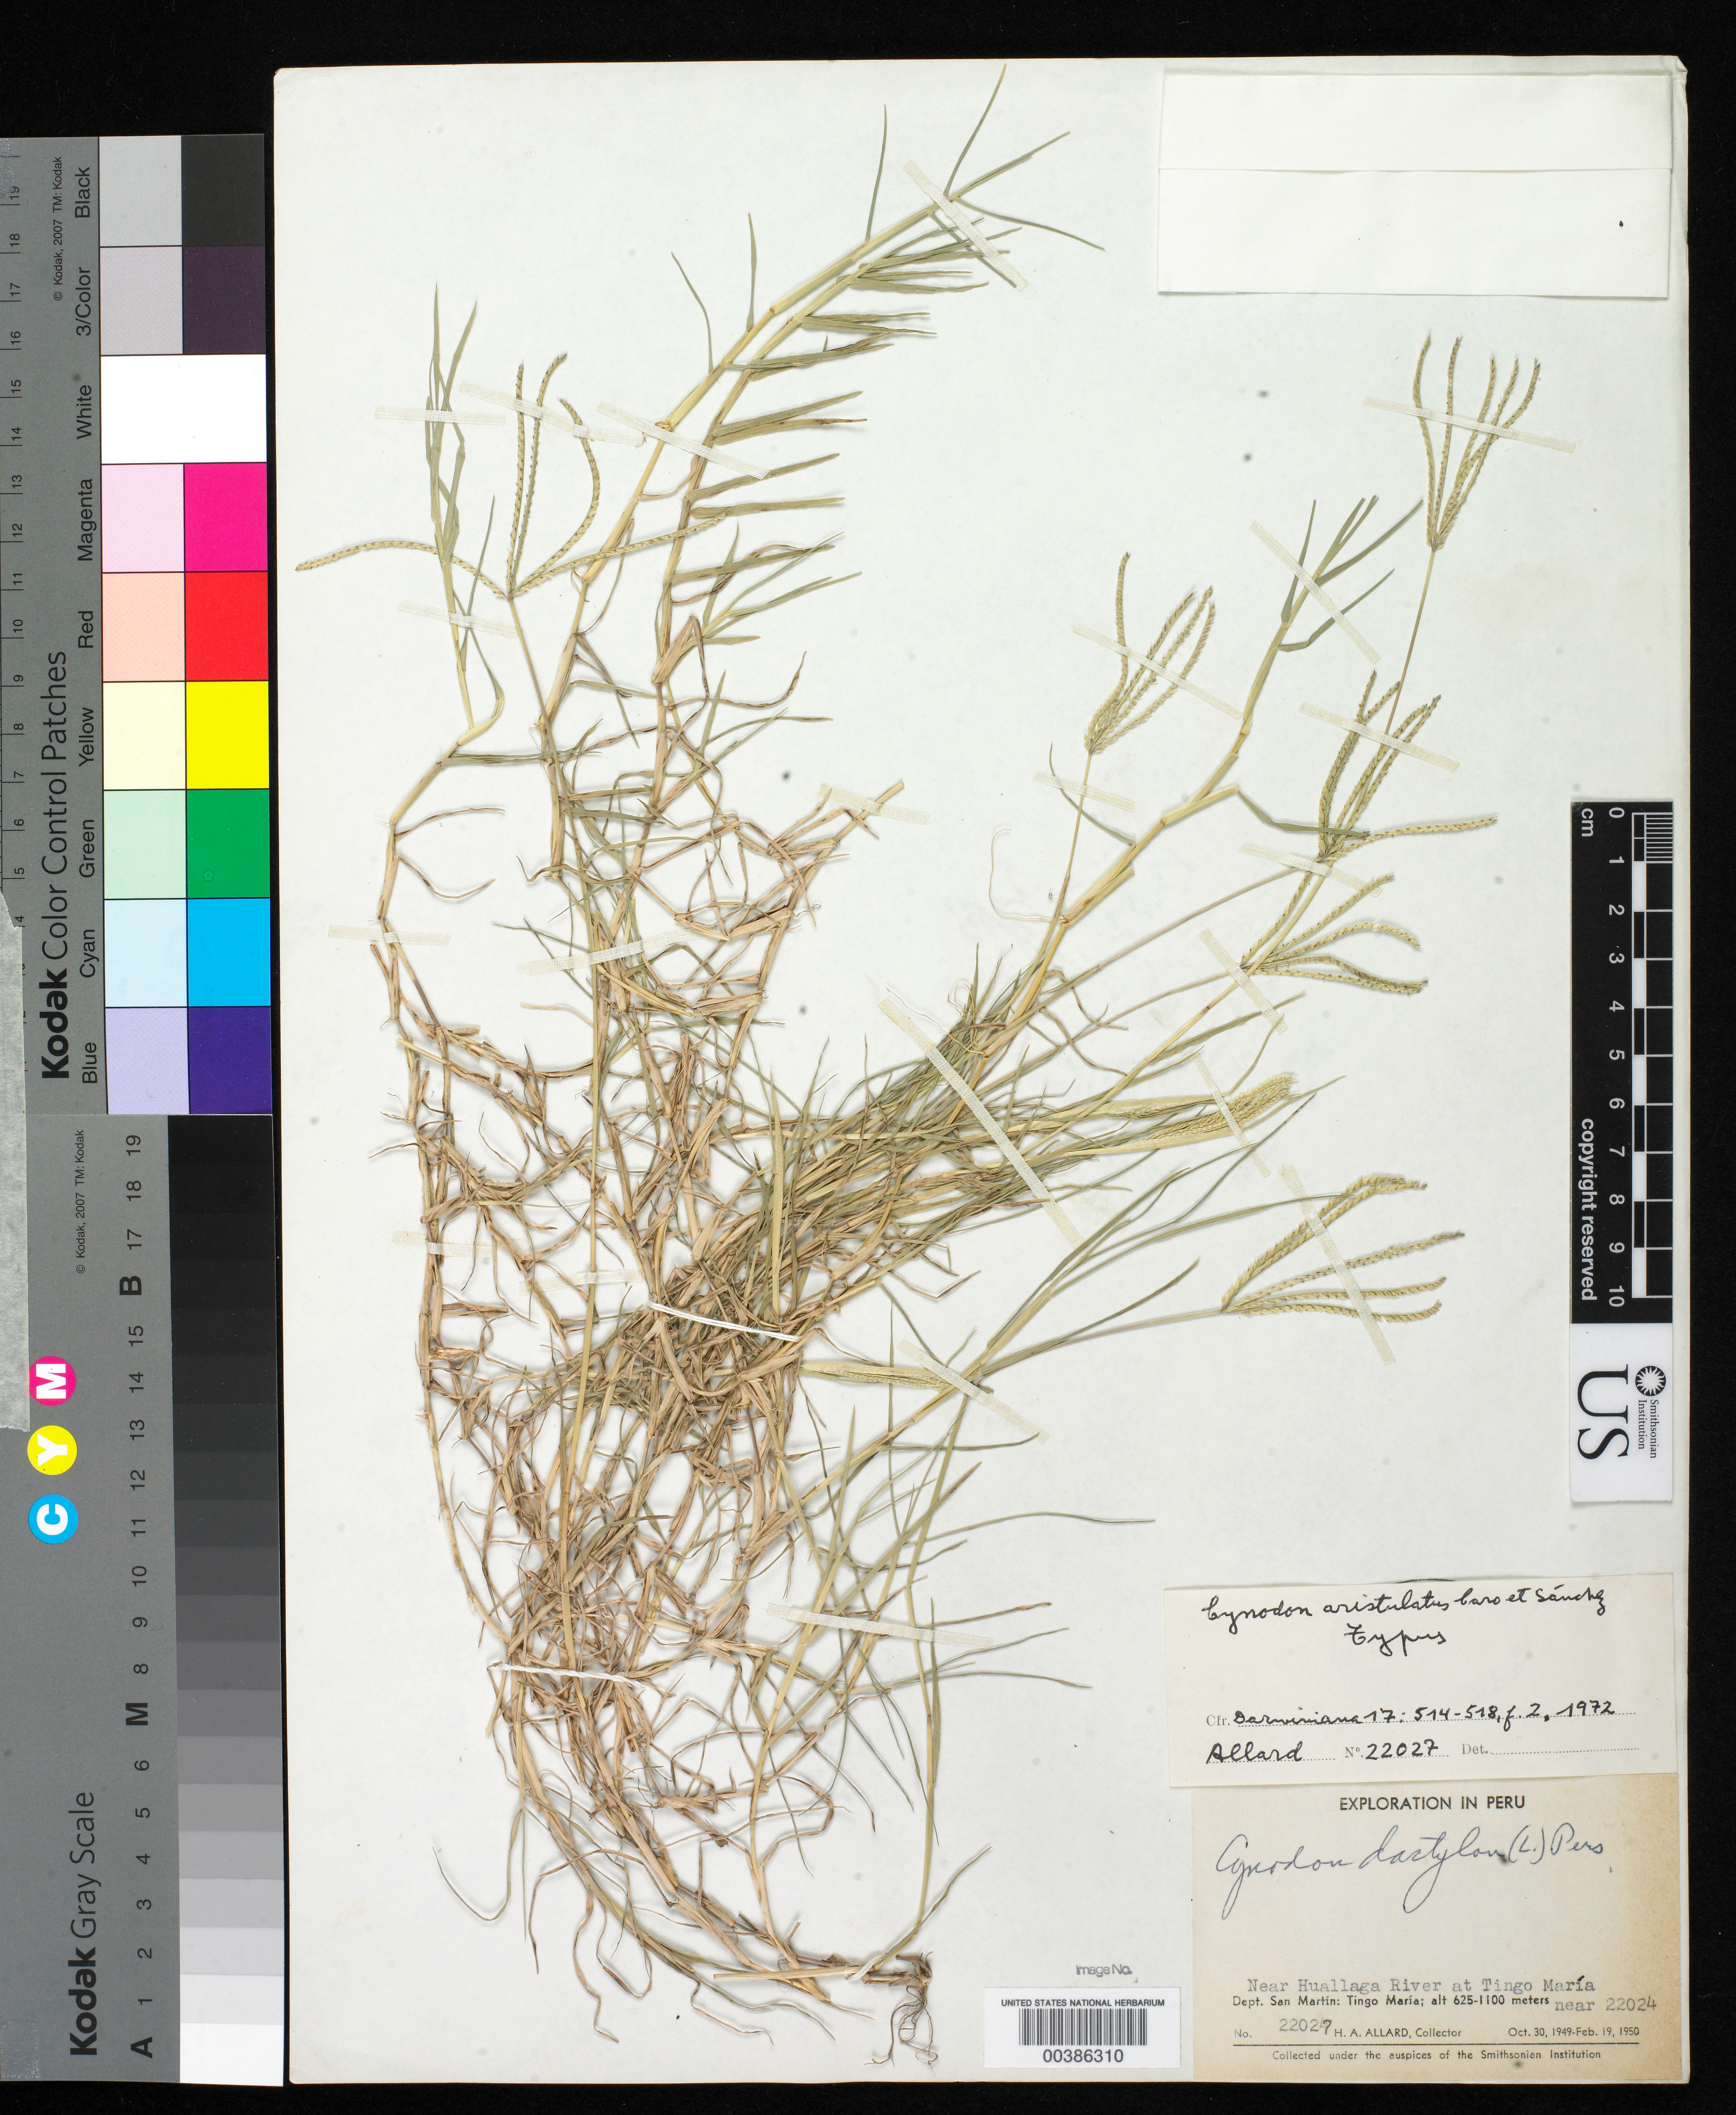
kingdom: Plantae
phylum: Tracheophyta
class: Liliopsida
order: Poales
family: Poaceae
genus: Cynodon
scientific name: Cynodon aristulatus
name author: Caro & E.A. Sánchez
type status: Holotype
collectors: H. A. Allard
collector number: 22027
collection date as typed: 30 Oct 1949 to 19 Feb 1950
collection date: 1949-10-30/1950-02-19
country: Peru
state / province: San Martín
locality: Near Huallaga River at Tingo Maria.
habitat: near river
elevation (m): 625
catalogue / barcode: US 2011844